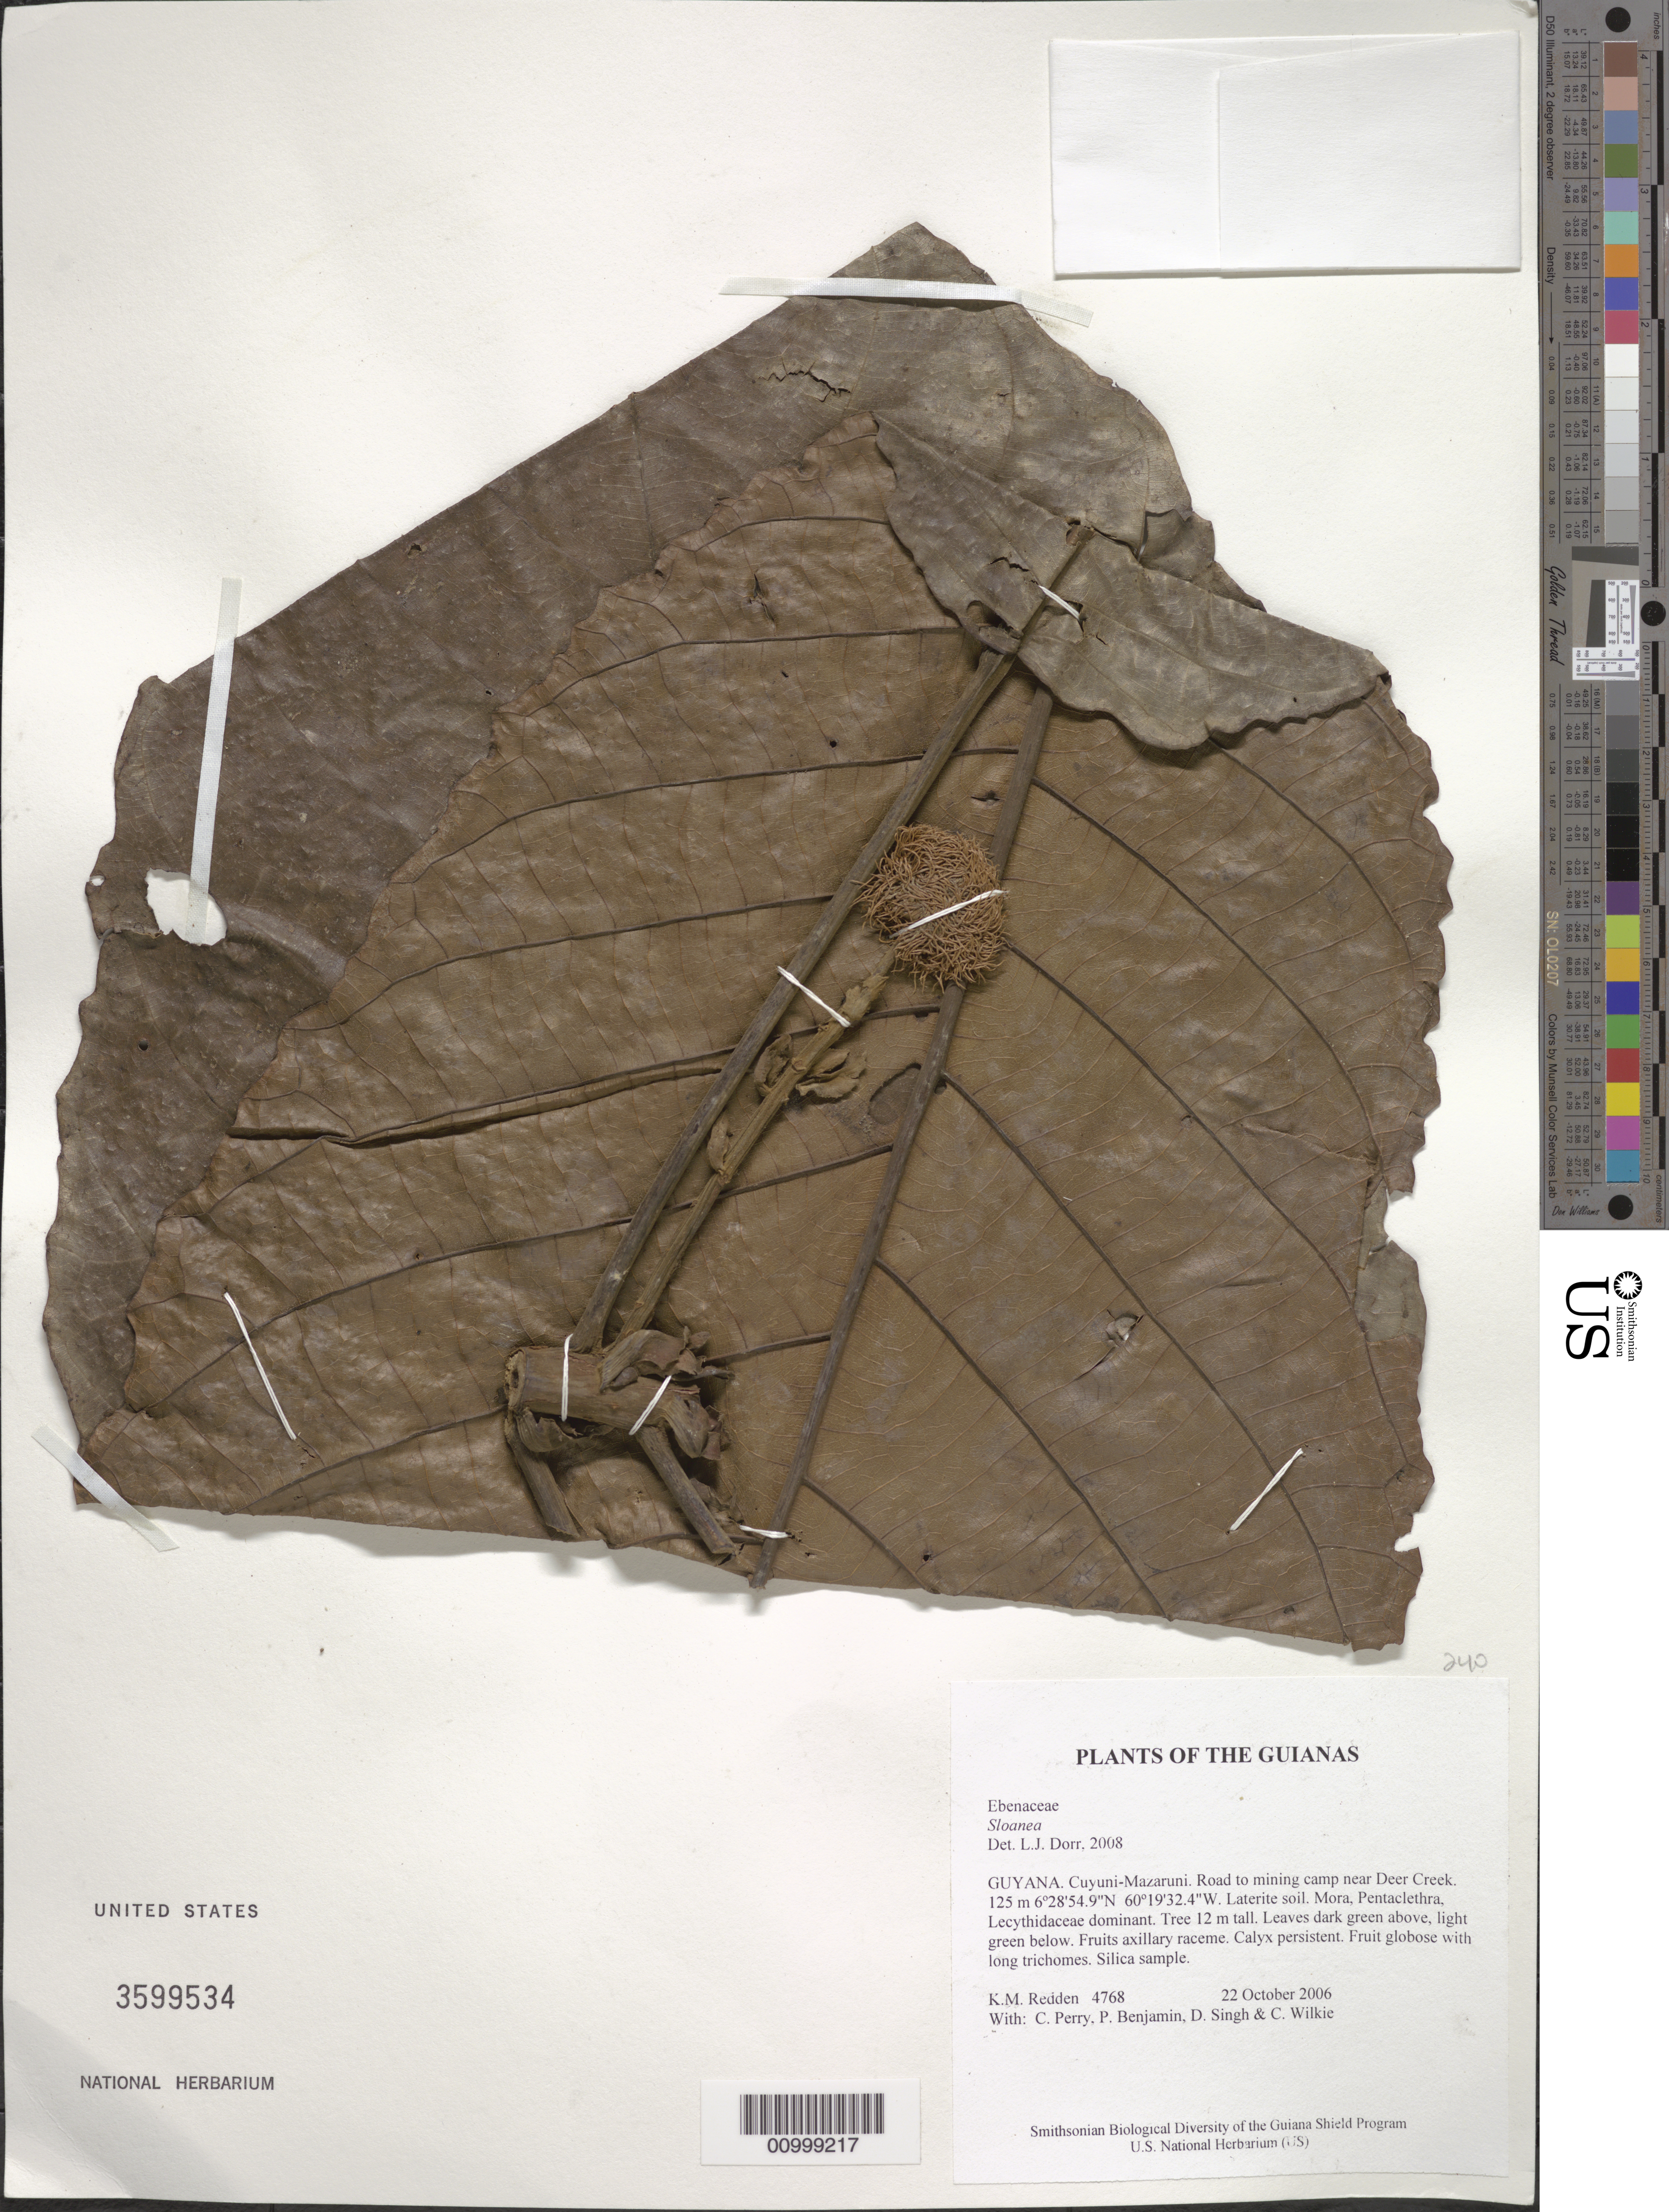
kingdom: Plantae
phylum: Tracheophyta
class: Magnoliopsida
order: Oxalidales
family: Elaeocarpaceae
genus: Sloanea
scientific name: Sloanea sp.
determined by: Dorr, L. J., (BOT), Smithsonian Institution - National Museum of Natural History (UNITED STATES)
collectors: K. M. Redden, C. Perry, P. Benjamin, D. Singh & C. Wilkie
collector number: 4768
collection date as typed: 22 October 2006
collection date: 2006-10-22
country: Guyana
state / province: Cuyuni-Mazaruni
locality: Road to mining camp near Deer Creek.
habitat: Laterite soil. Mora, Pentaclethra, Lecythidaceae dominant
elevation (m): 125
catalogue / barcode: US 3599534